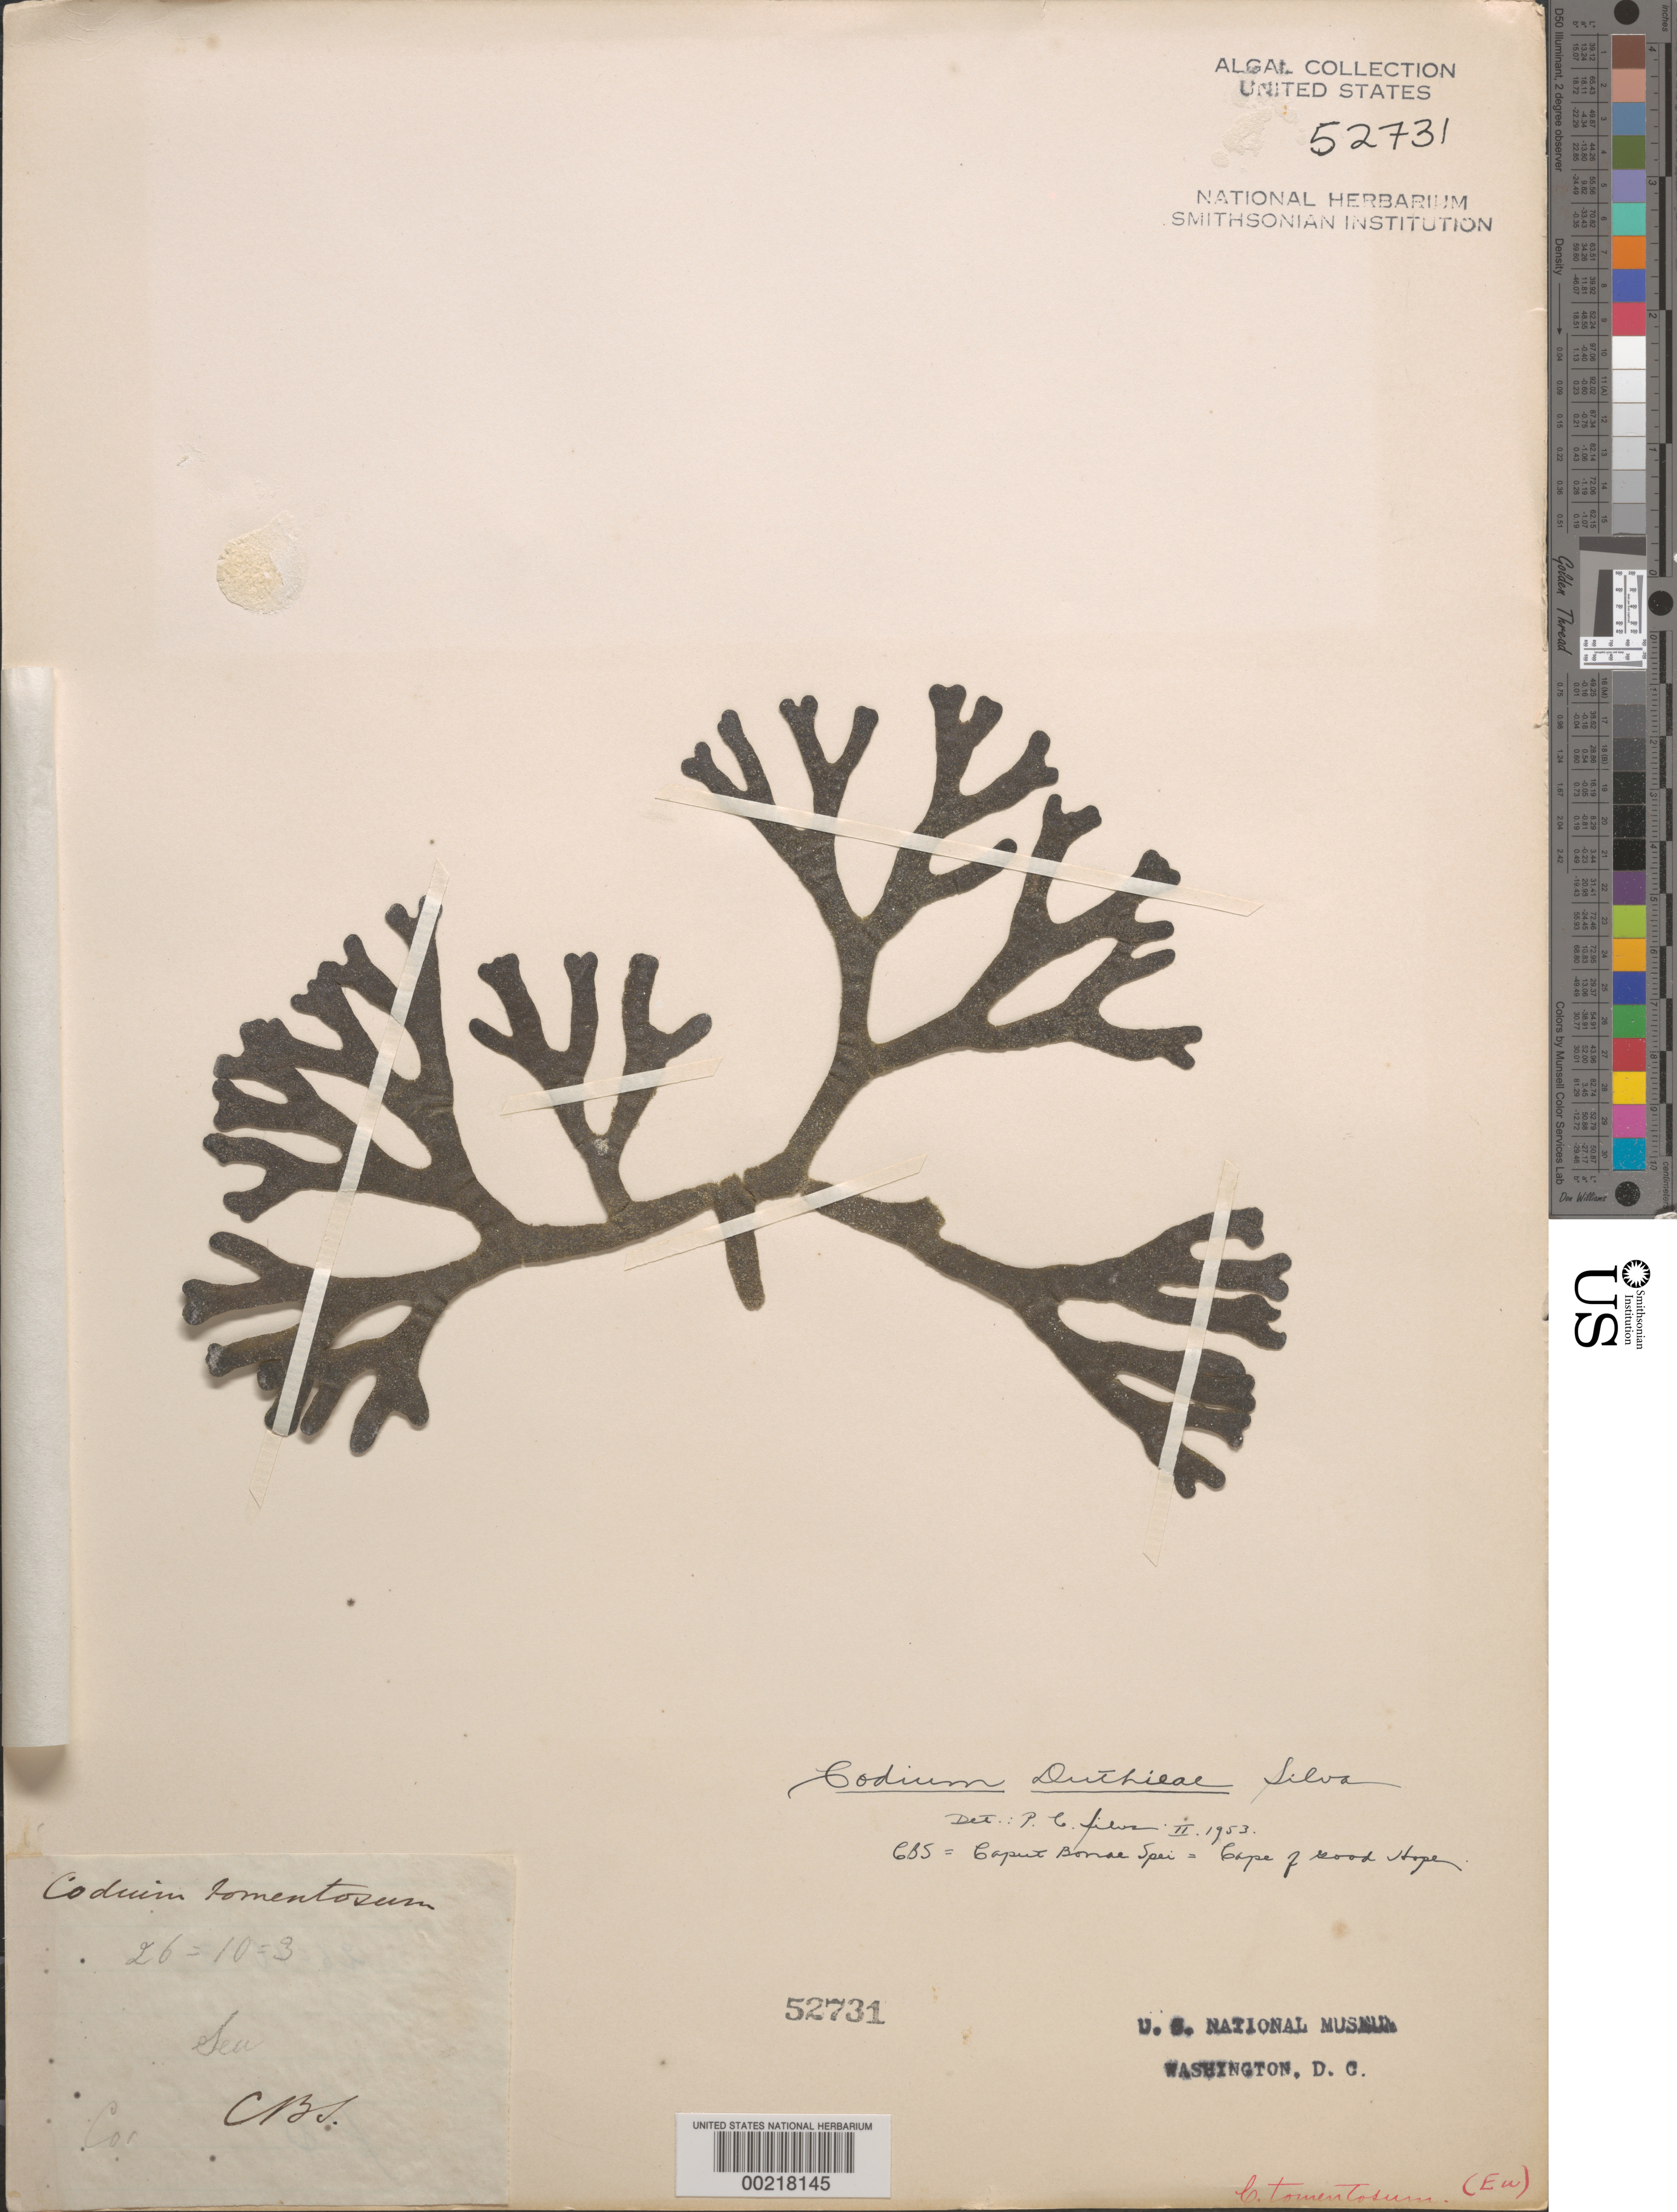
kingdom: Plantae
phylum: Chlorophyta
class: Ulvophyceae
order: Bryopsidales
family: Codiaceae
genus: Codium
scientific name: Codium duthieae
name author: P.C. Silva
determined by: Silva, P. C.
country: South Africa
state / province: Western Cape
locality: Cape of good hope (c.b.s.)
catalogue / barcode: US 52731